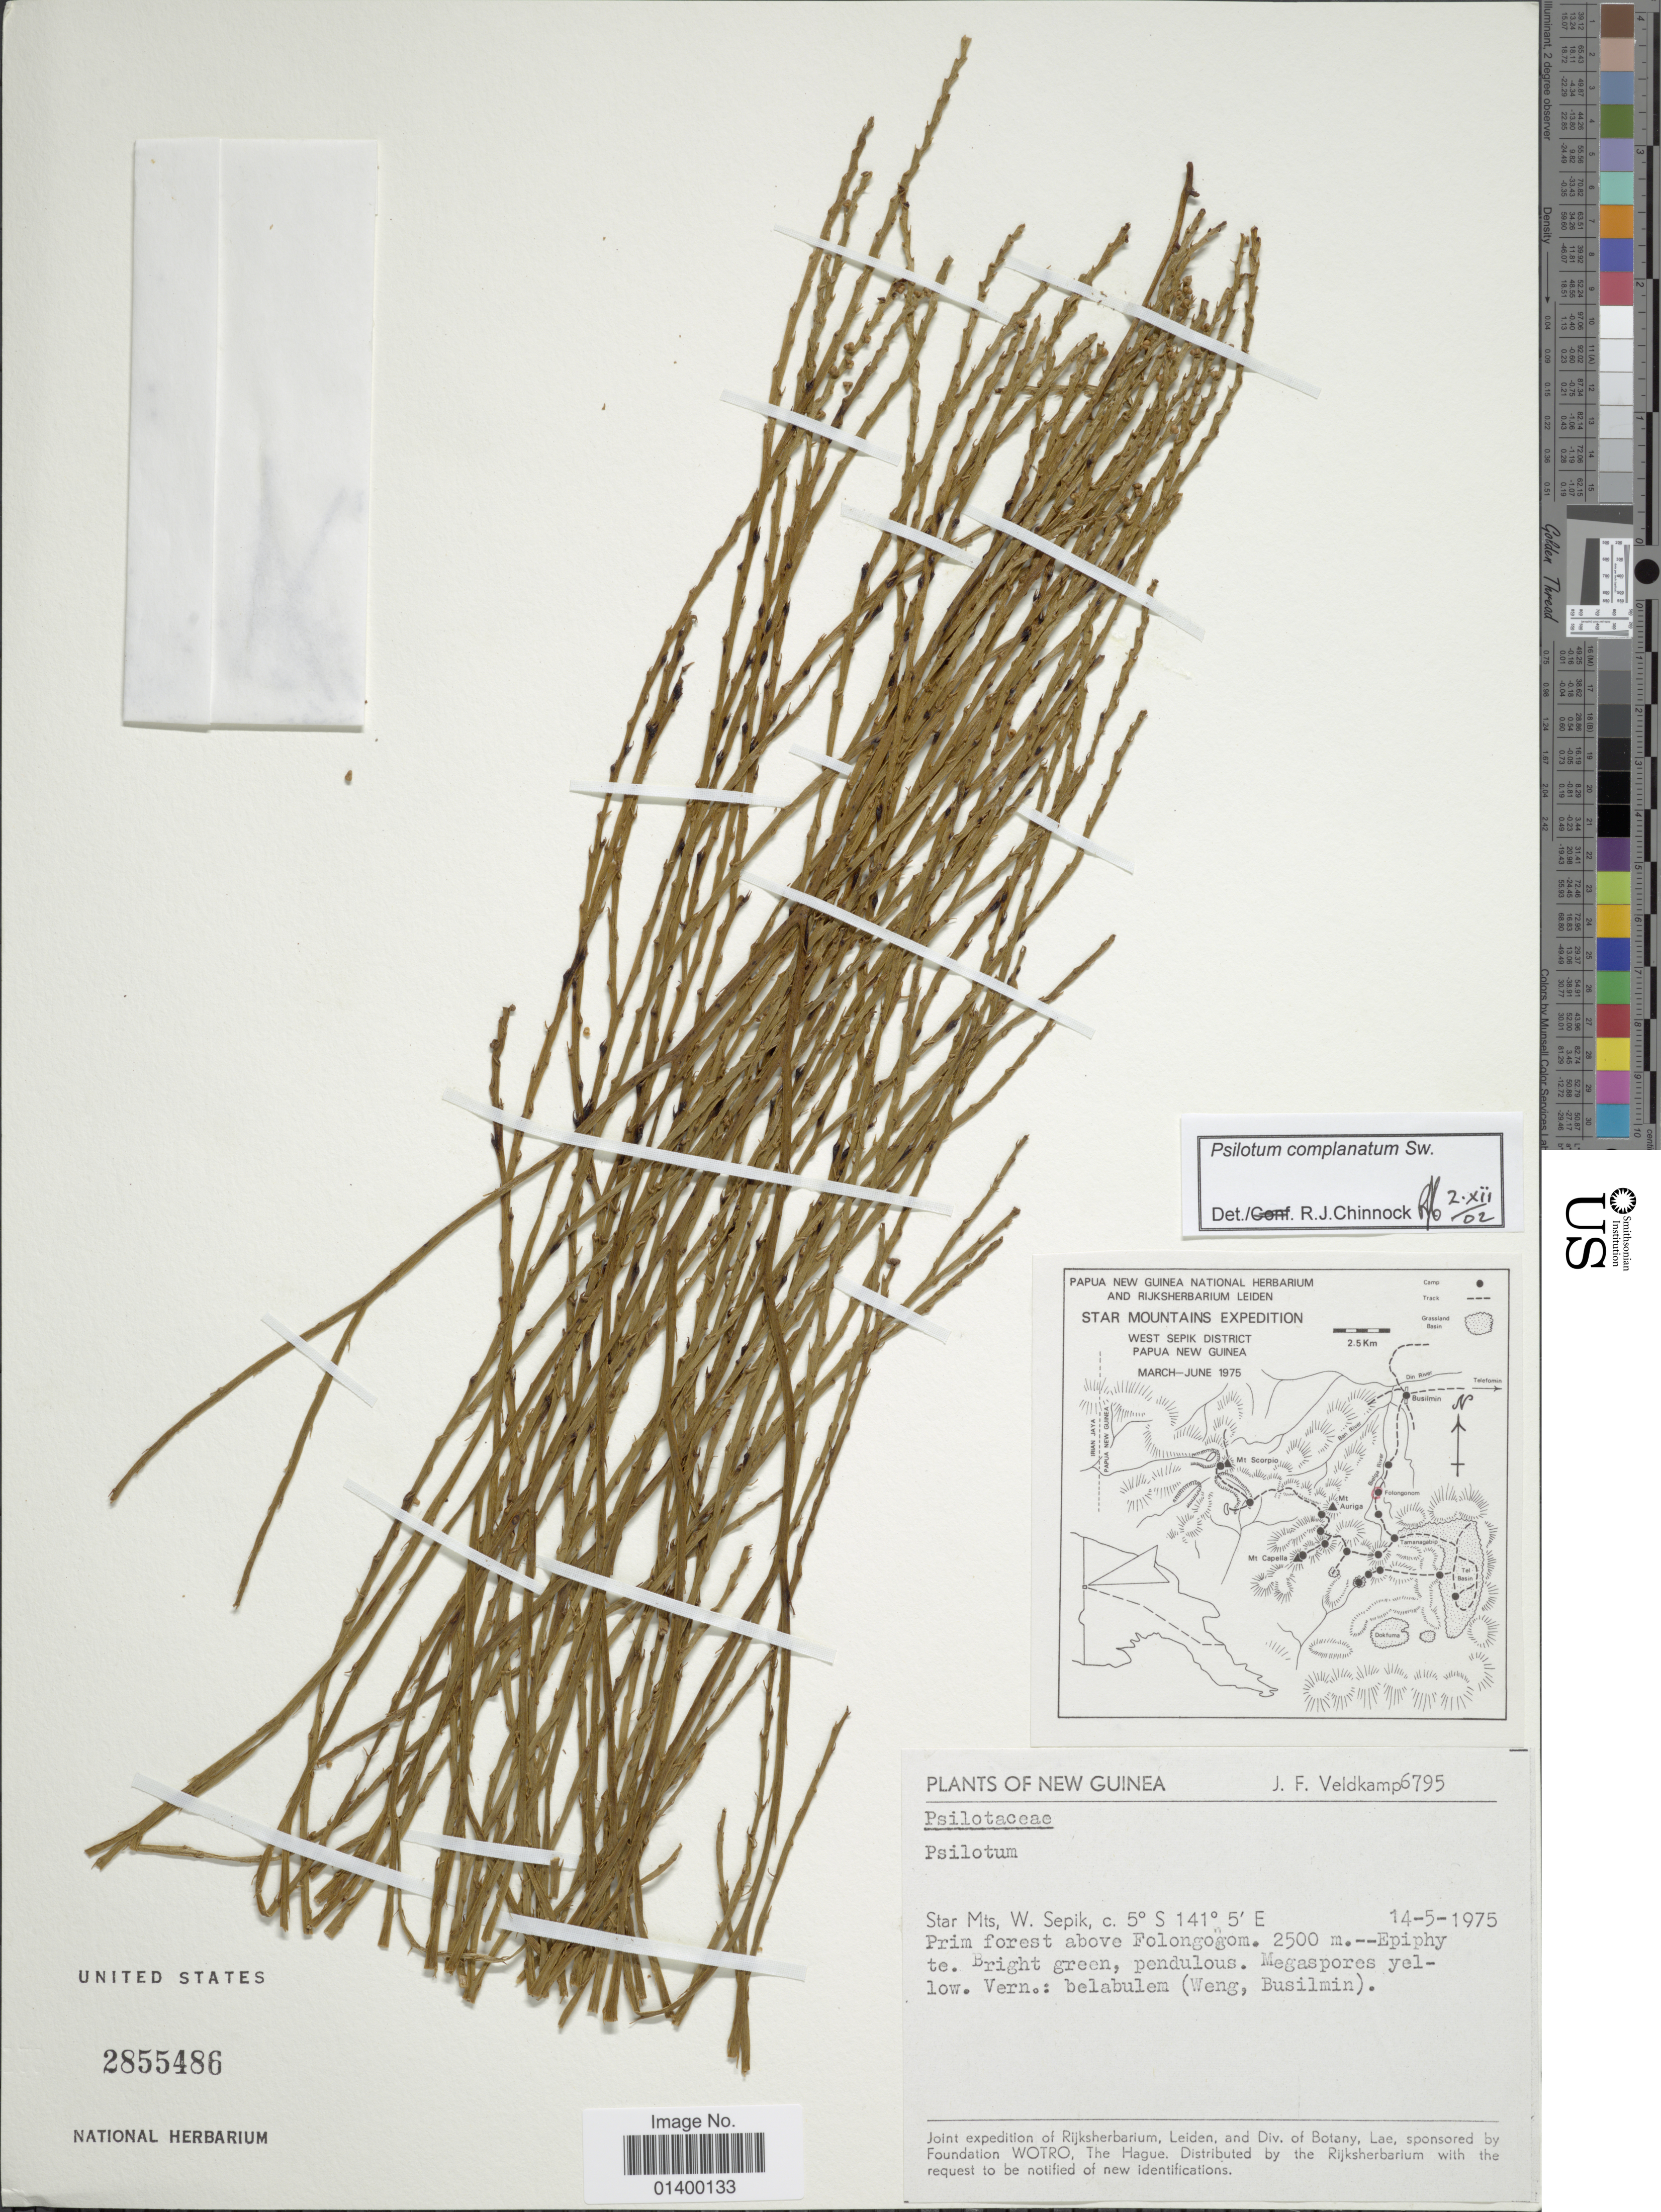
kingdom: Plantae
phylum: Tracheophyta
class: Polypodiopsida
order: Psilotales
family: Psilotaceae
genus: Psilotum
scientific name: Psilotum complanatum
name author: Sw.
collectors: J. F. Veldkamp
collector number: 6795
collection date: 1975-05-14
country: Papua New Guinea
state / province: Sandaun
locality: New Guinea, Star Mts., W. Sepik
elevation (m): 2500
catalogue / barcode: US 2855486